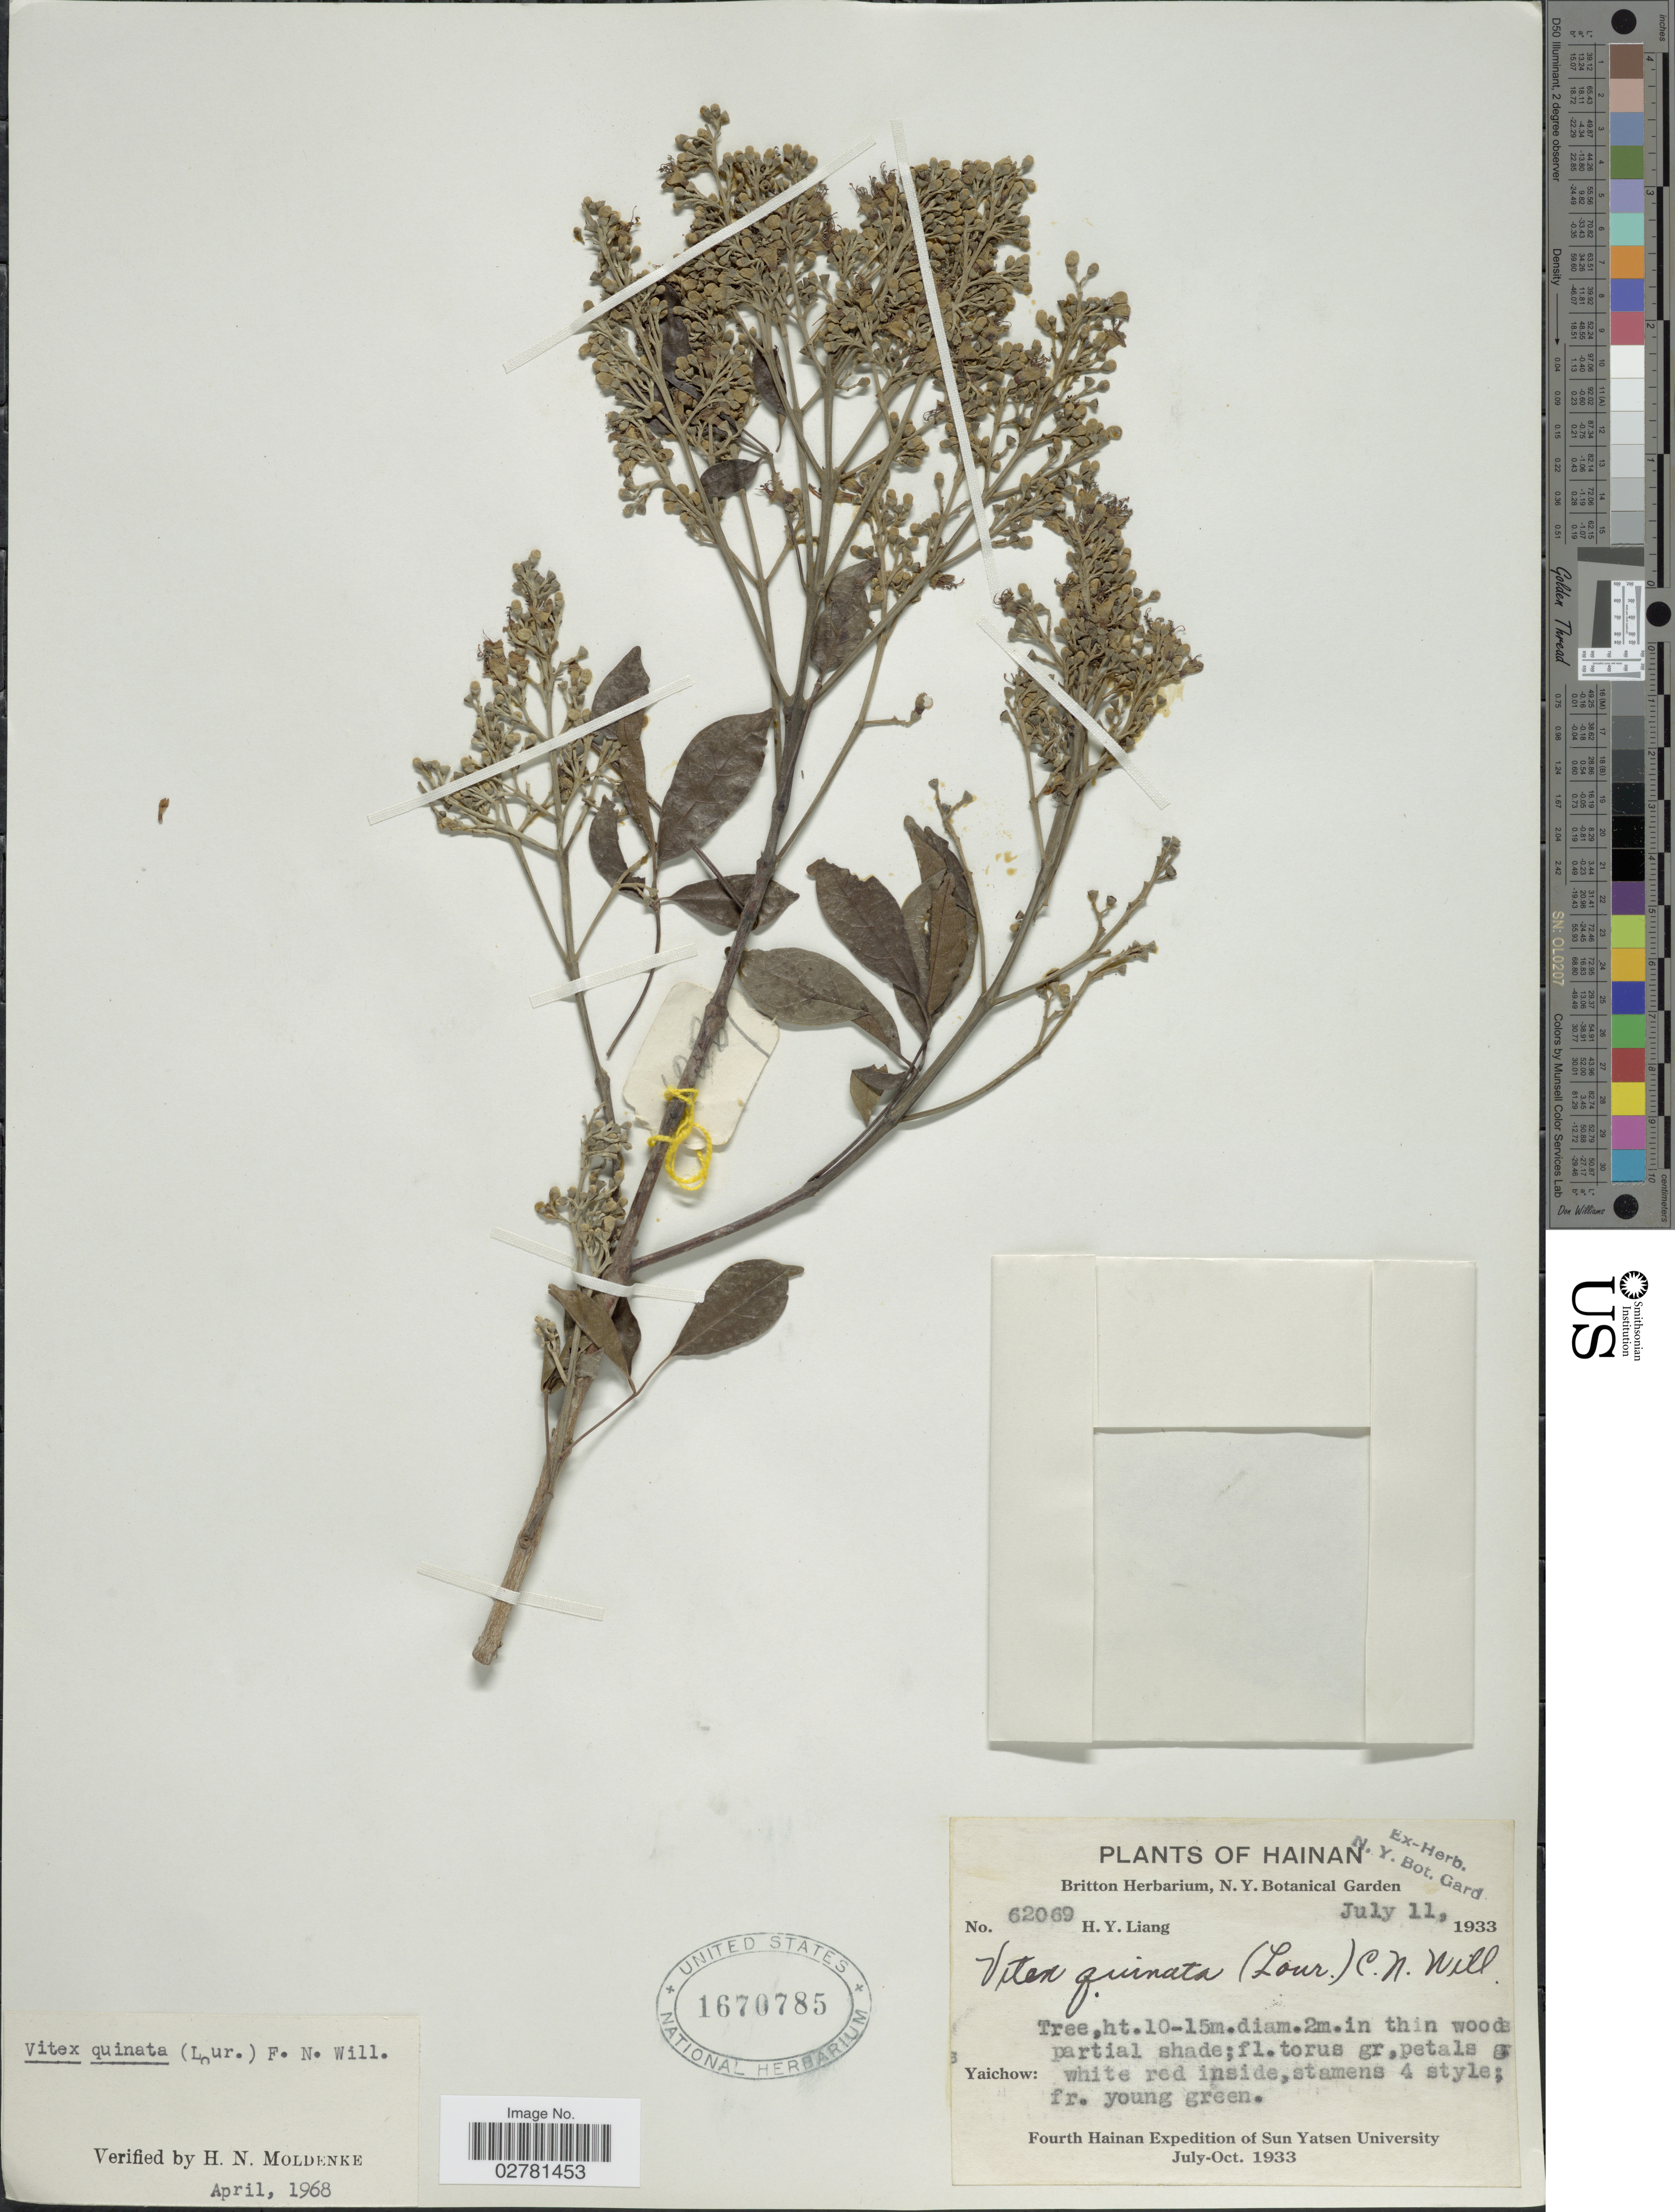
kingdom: Plantae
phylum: Tracheophyta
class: Magnoliopsida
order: Lamiales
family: Lamiaceae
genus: Vitex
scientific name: Vitex quinata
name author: (Lour.) F.N. Williams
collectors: H. Y. Liang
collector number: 62069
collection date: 1933-07-11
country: China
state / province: Hainan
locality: Yaichow.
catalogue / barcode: US 1670785